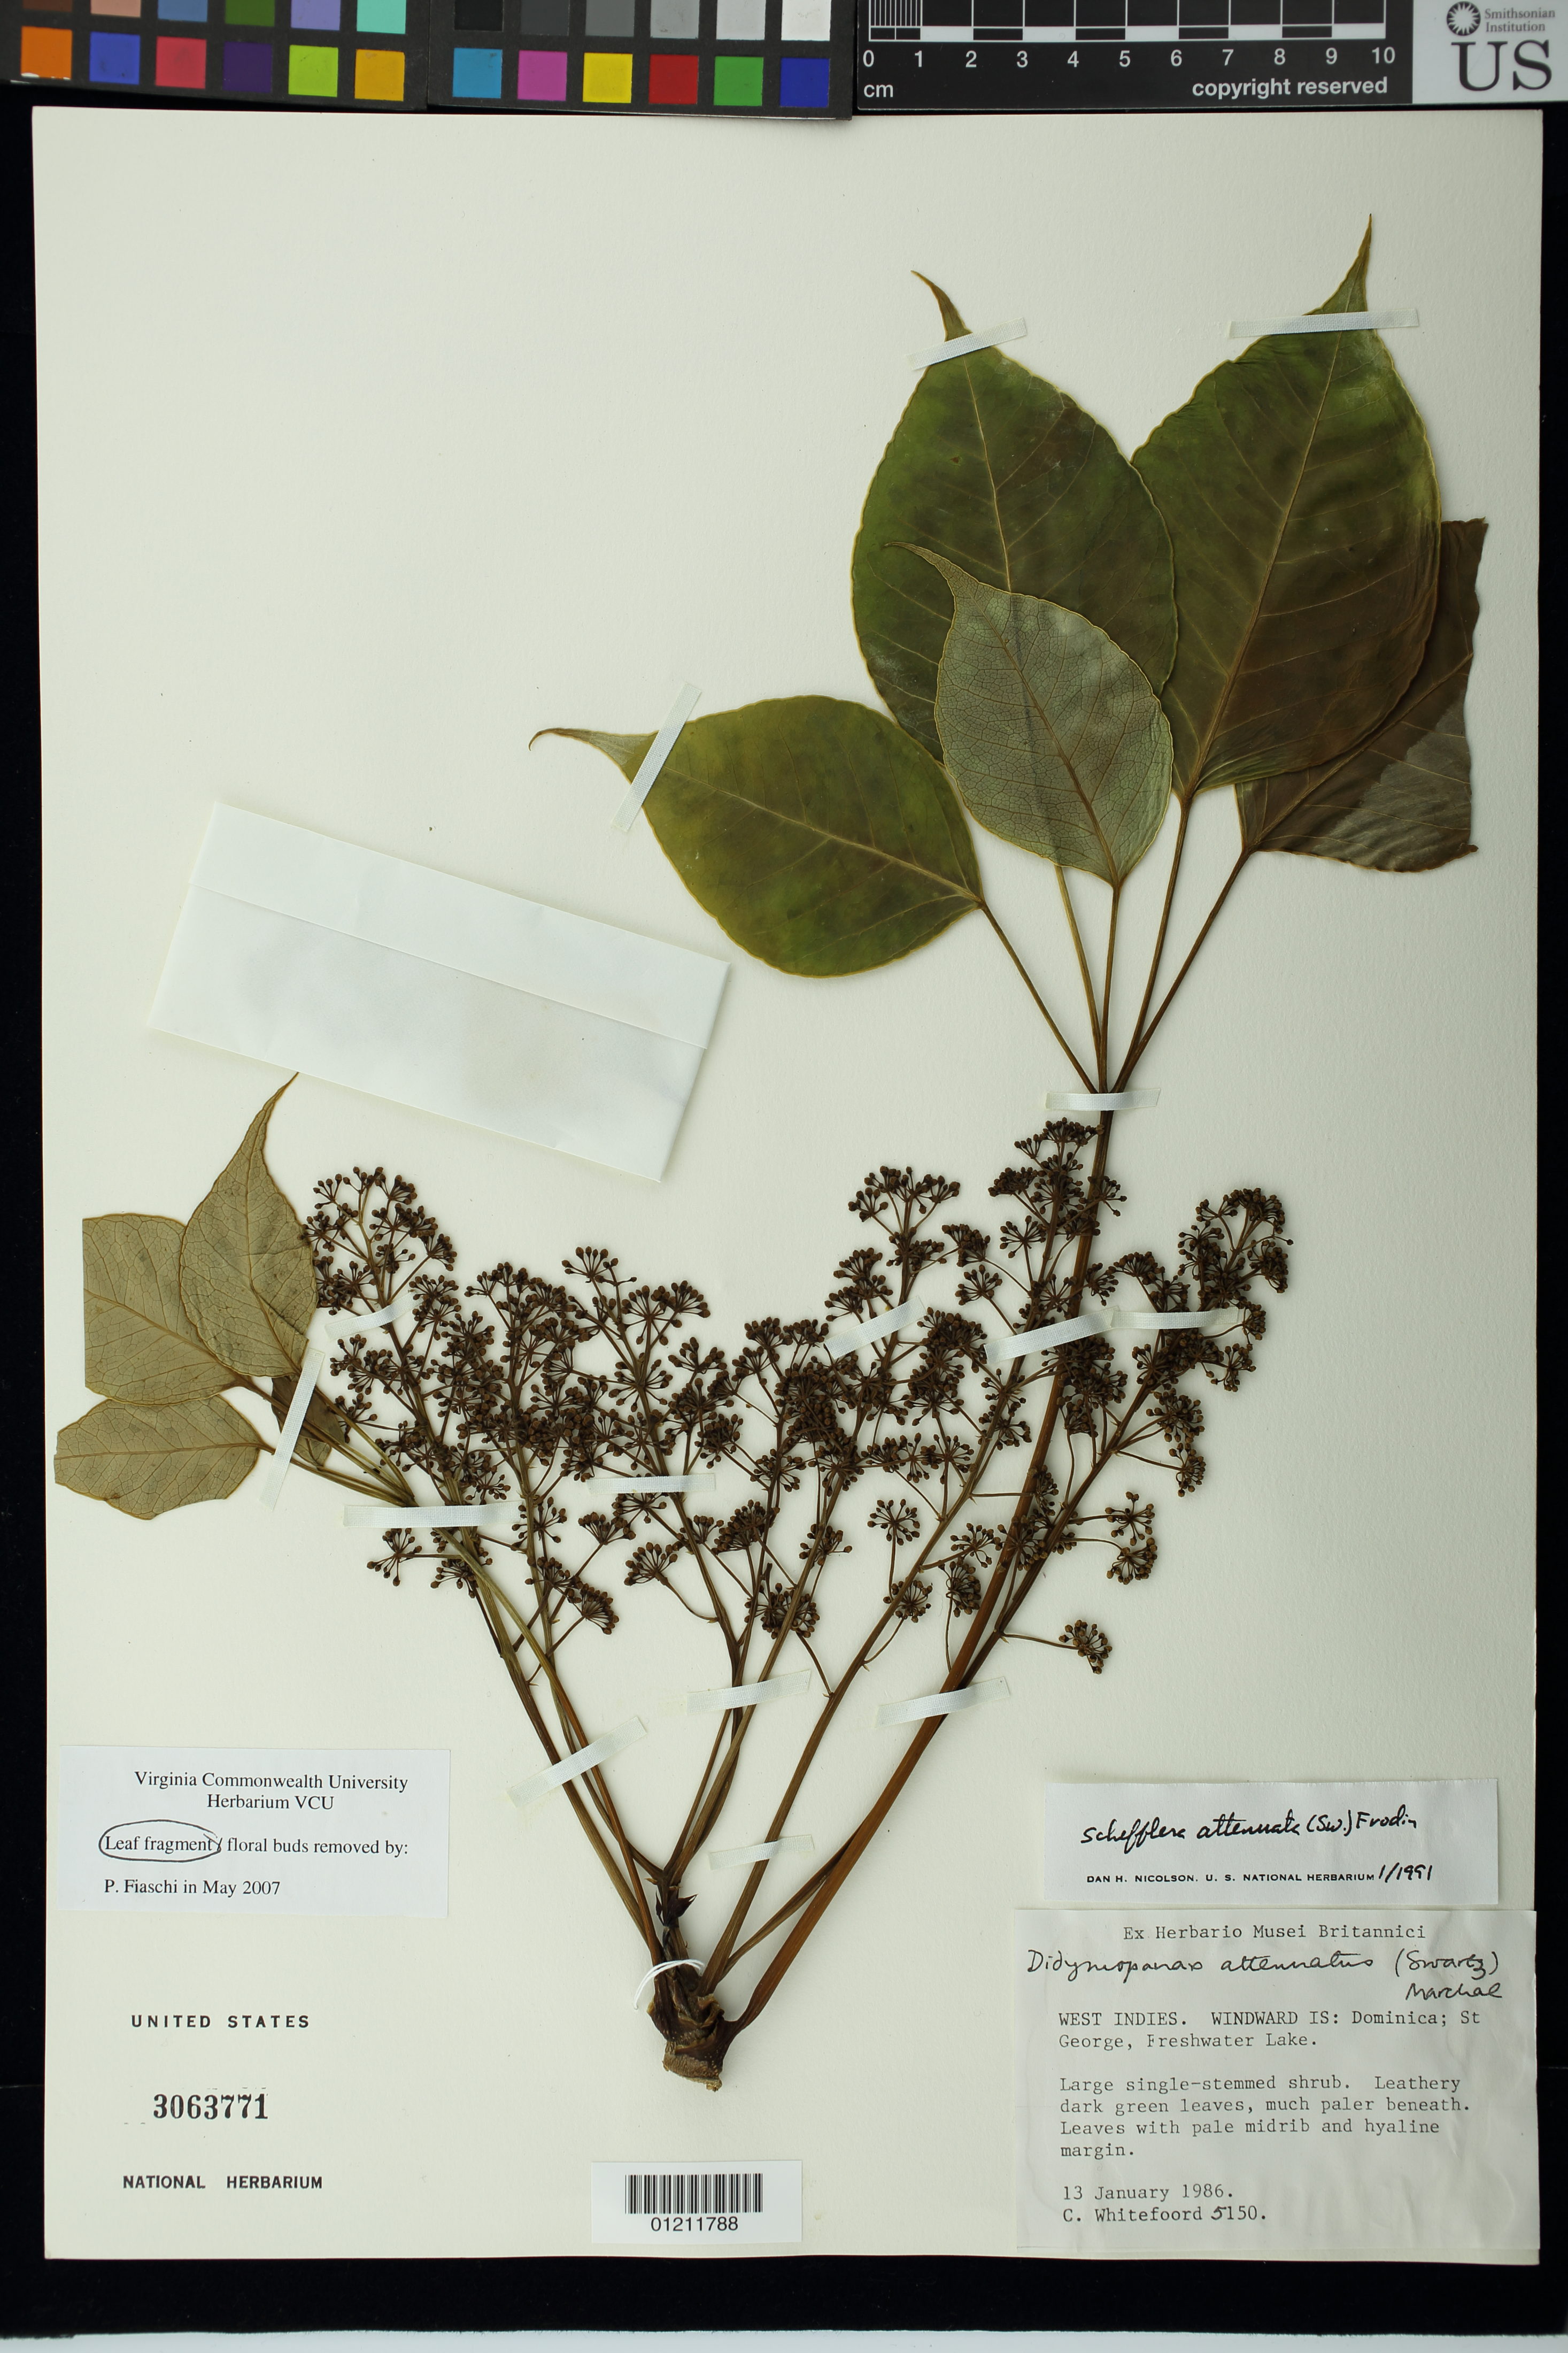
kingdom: Plantae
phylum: Tracheophyta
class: Magnoliopsida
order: Apiales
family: Araliaceae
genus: Sciodaphyllum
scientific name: Sciodaphyllum attenuatum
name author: (Sw.) Lowry et al.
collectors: C. Whitefoord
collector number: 5150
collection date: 1986-01-13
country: Dominica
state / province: St. George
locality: Windward Is: Dominica; St George, Freshwater Lake.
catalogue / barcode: US 3063771